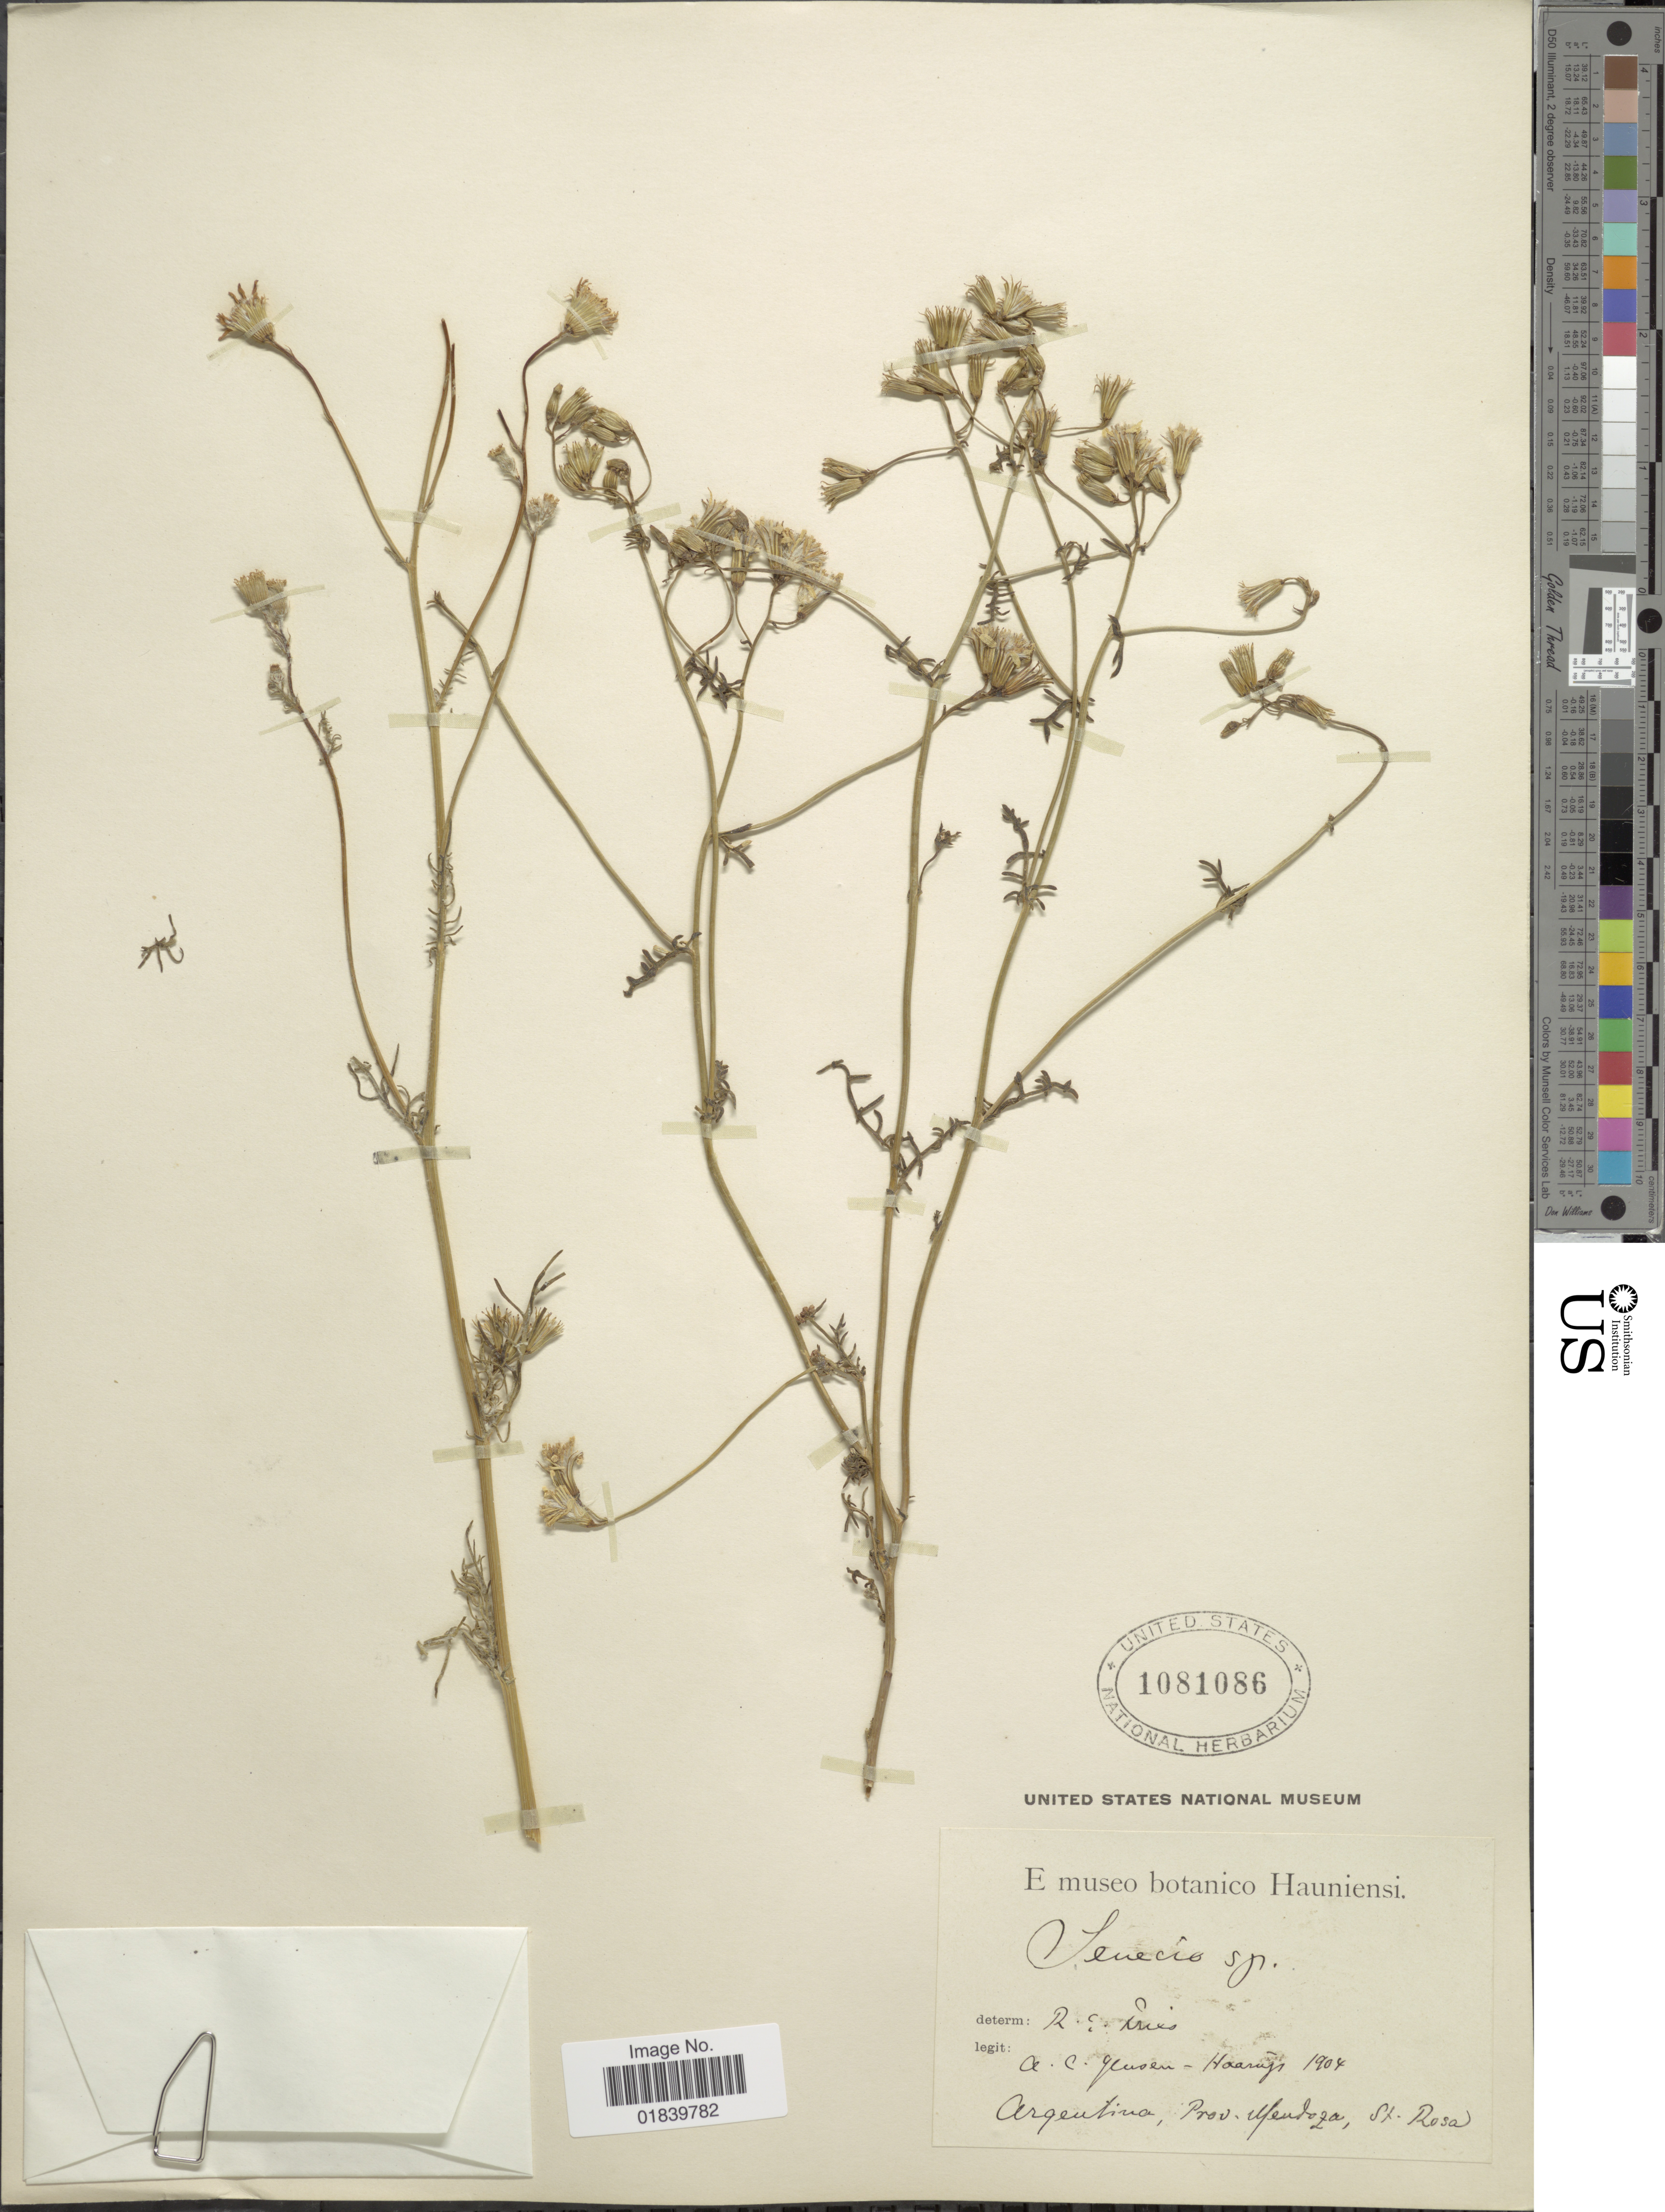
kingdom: Plantae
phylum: Tracheophyta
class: Magnoliopsida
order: Asterales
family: Asteraceae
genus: Senecio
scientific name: Senecio sp.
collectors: A. Haarup-Yeuder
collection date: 1904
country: Argentina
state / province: Mendoza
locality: Argentina,Prov. Mendoza. St. Rosa.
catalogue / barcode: US 1081086